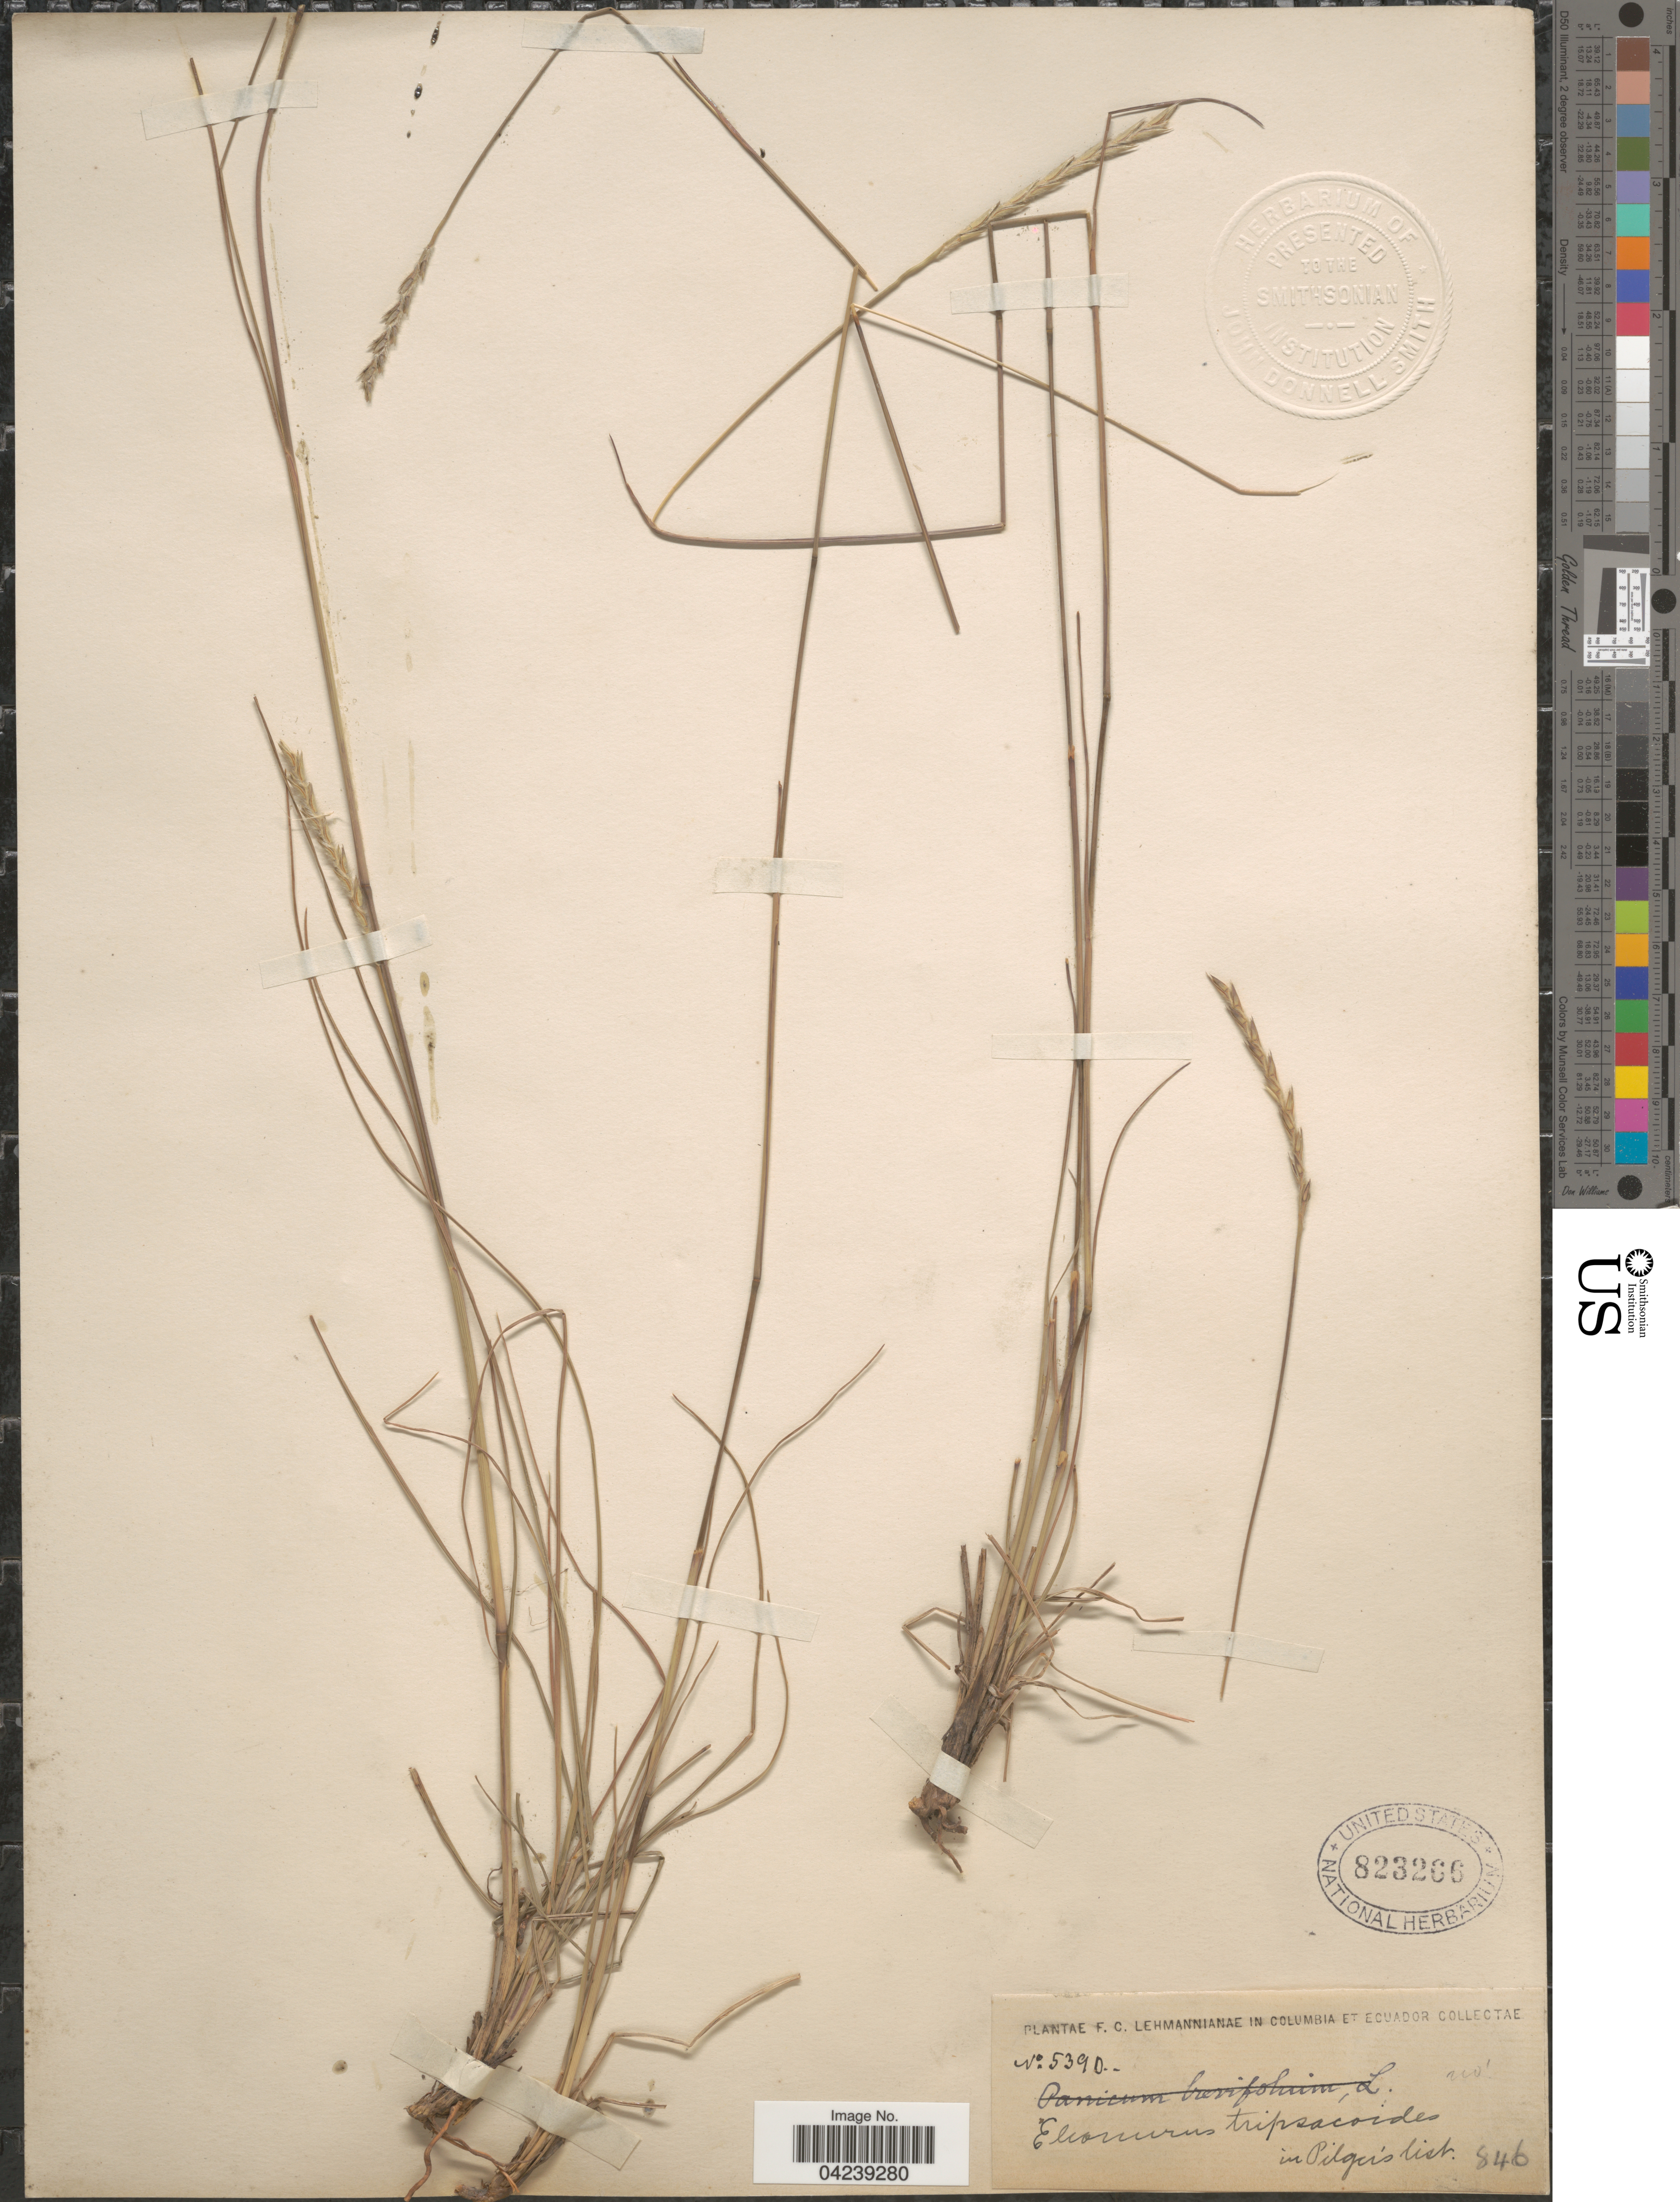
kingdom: Plantae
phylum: Tracheophyta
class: Liliopsida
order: Poales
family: Poaceae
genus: Elionurus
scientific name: Elionurus tripsacoides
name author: Humb. & Bonpl. ex Willd.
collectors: F. C. Lehmann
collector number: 5390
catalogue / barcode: US 823266